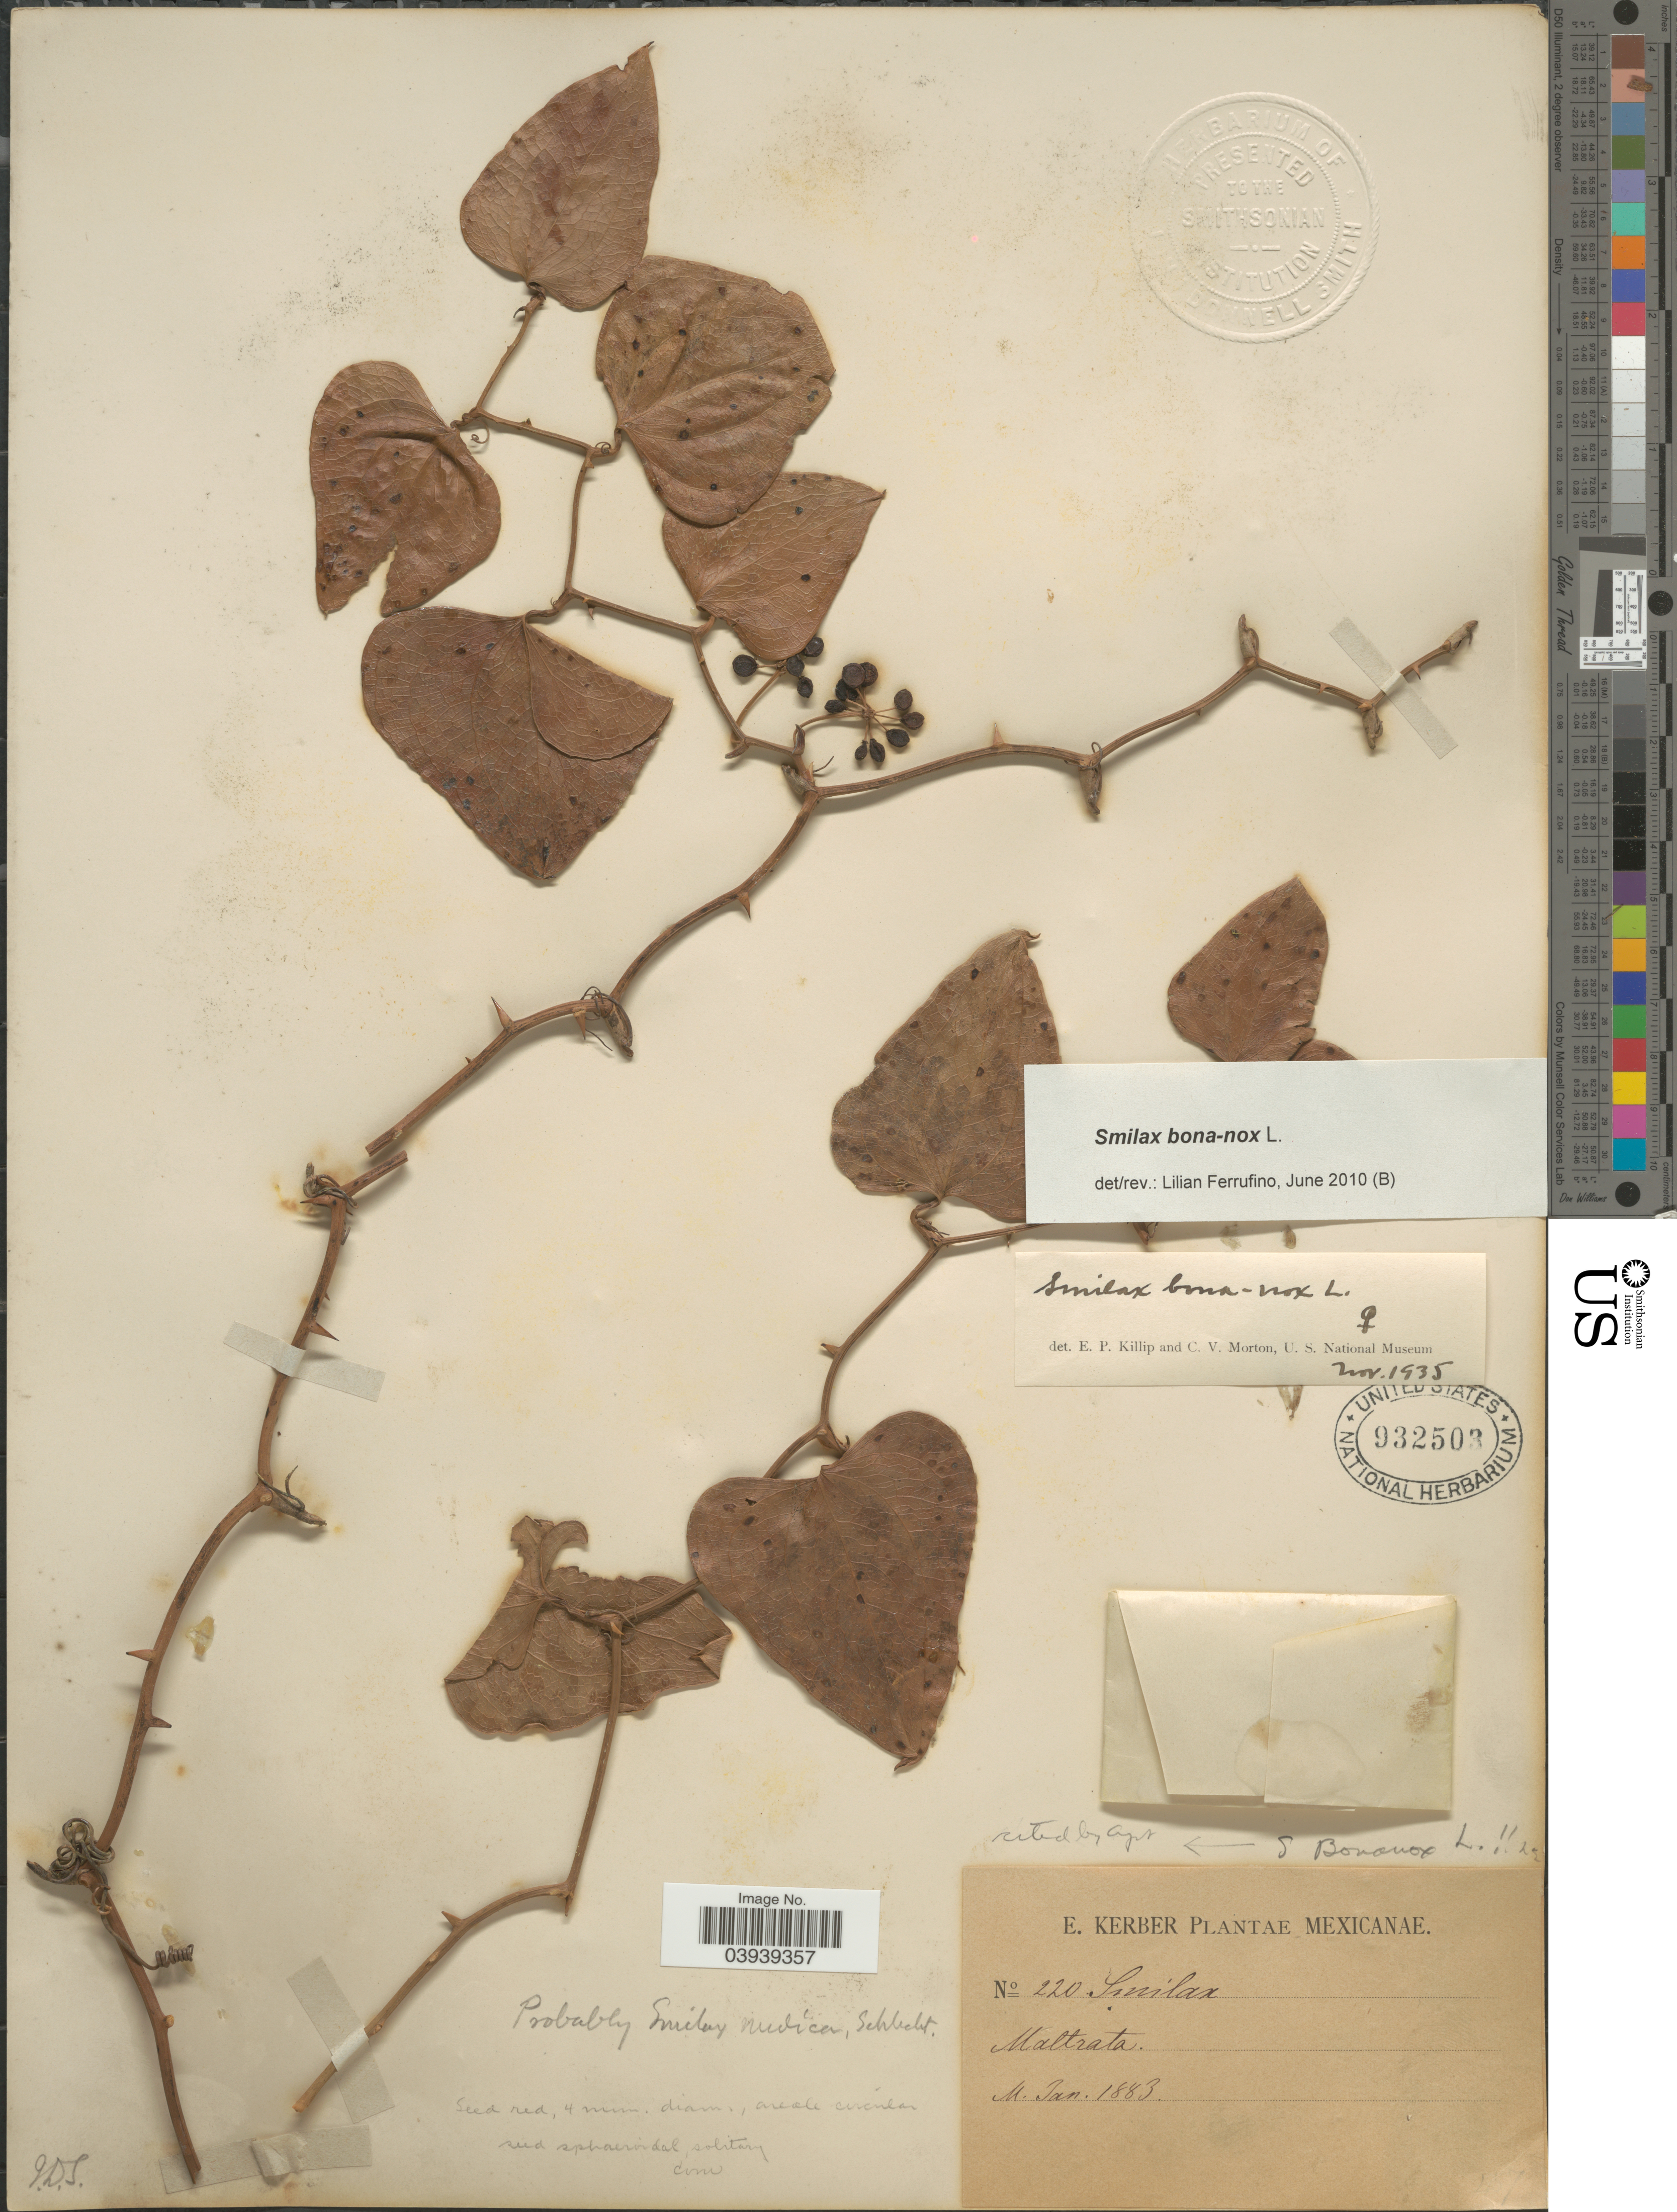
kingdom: Plantae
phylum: Tracheophyta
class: Liliopsida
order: Liliales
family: Smilacaceae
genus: Smilax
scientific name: Smilax bona-nox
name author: L.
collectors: E. Kerber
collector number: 220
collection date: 1883-01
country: Mexico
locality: Maltrata.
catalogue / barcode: US 932503